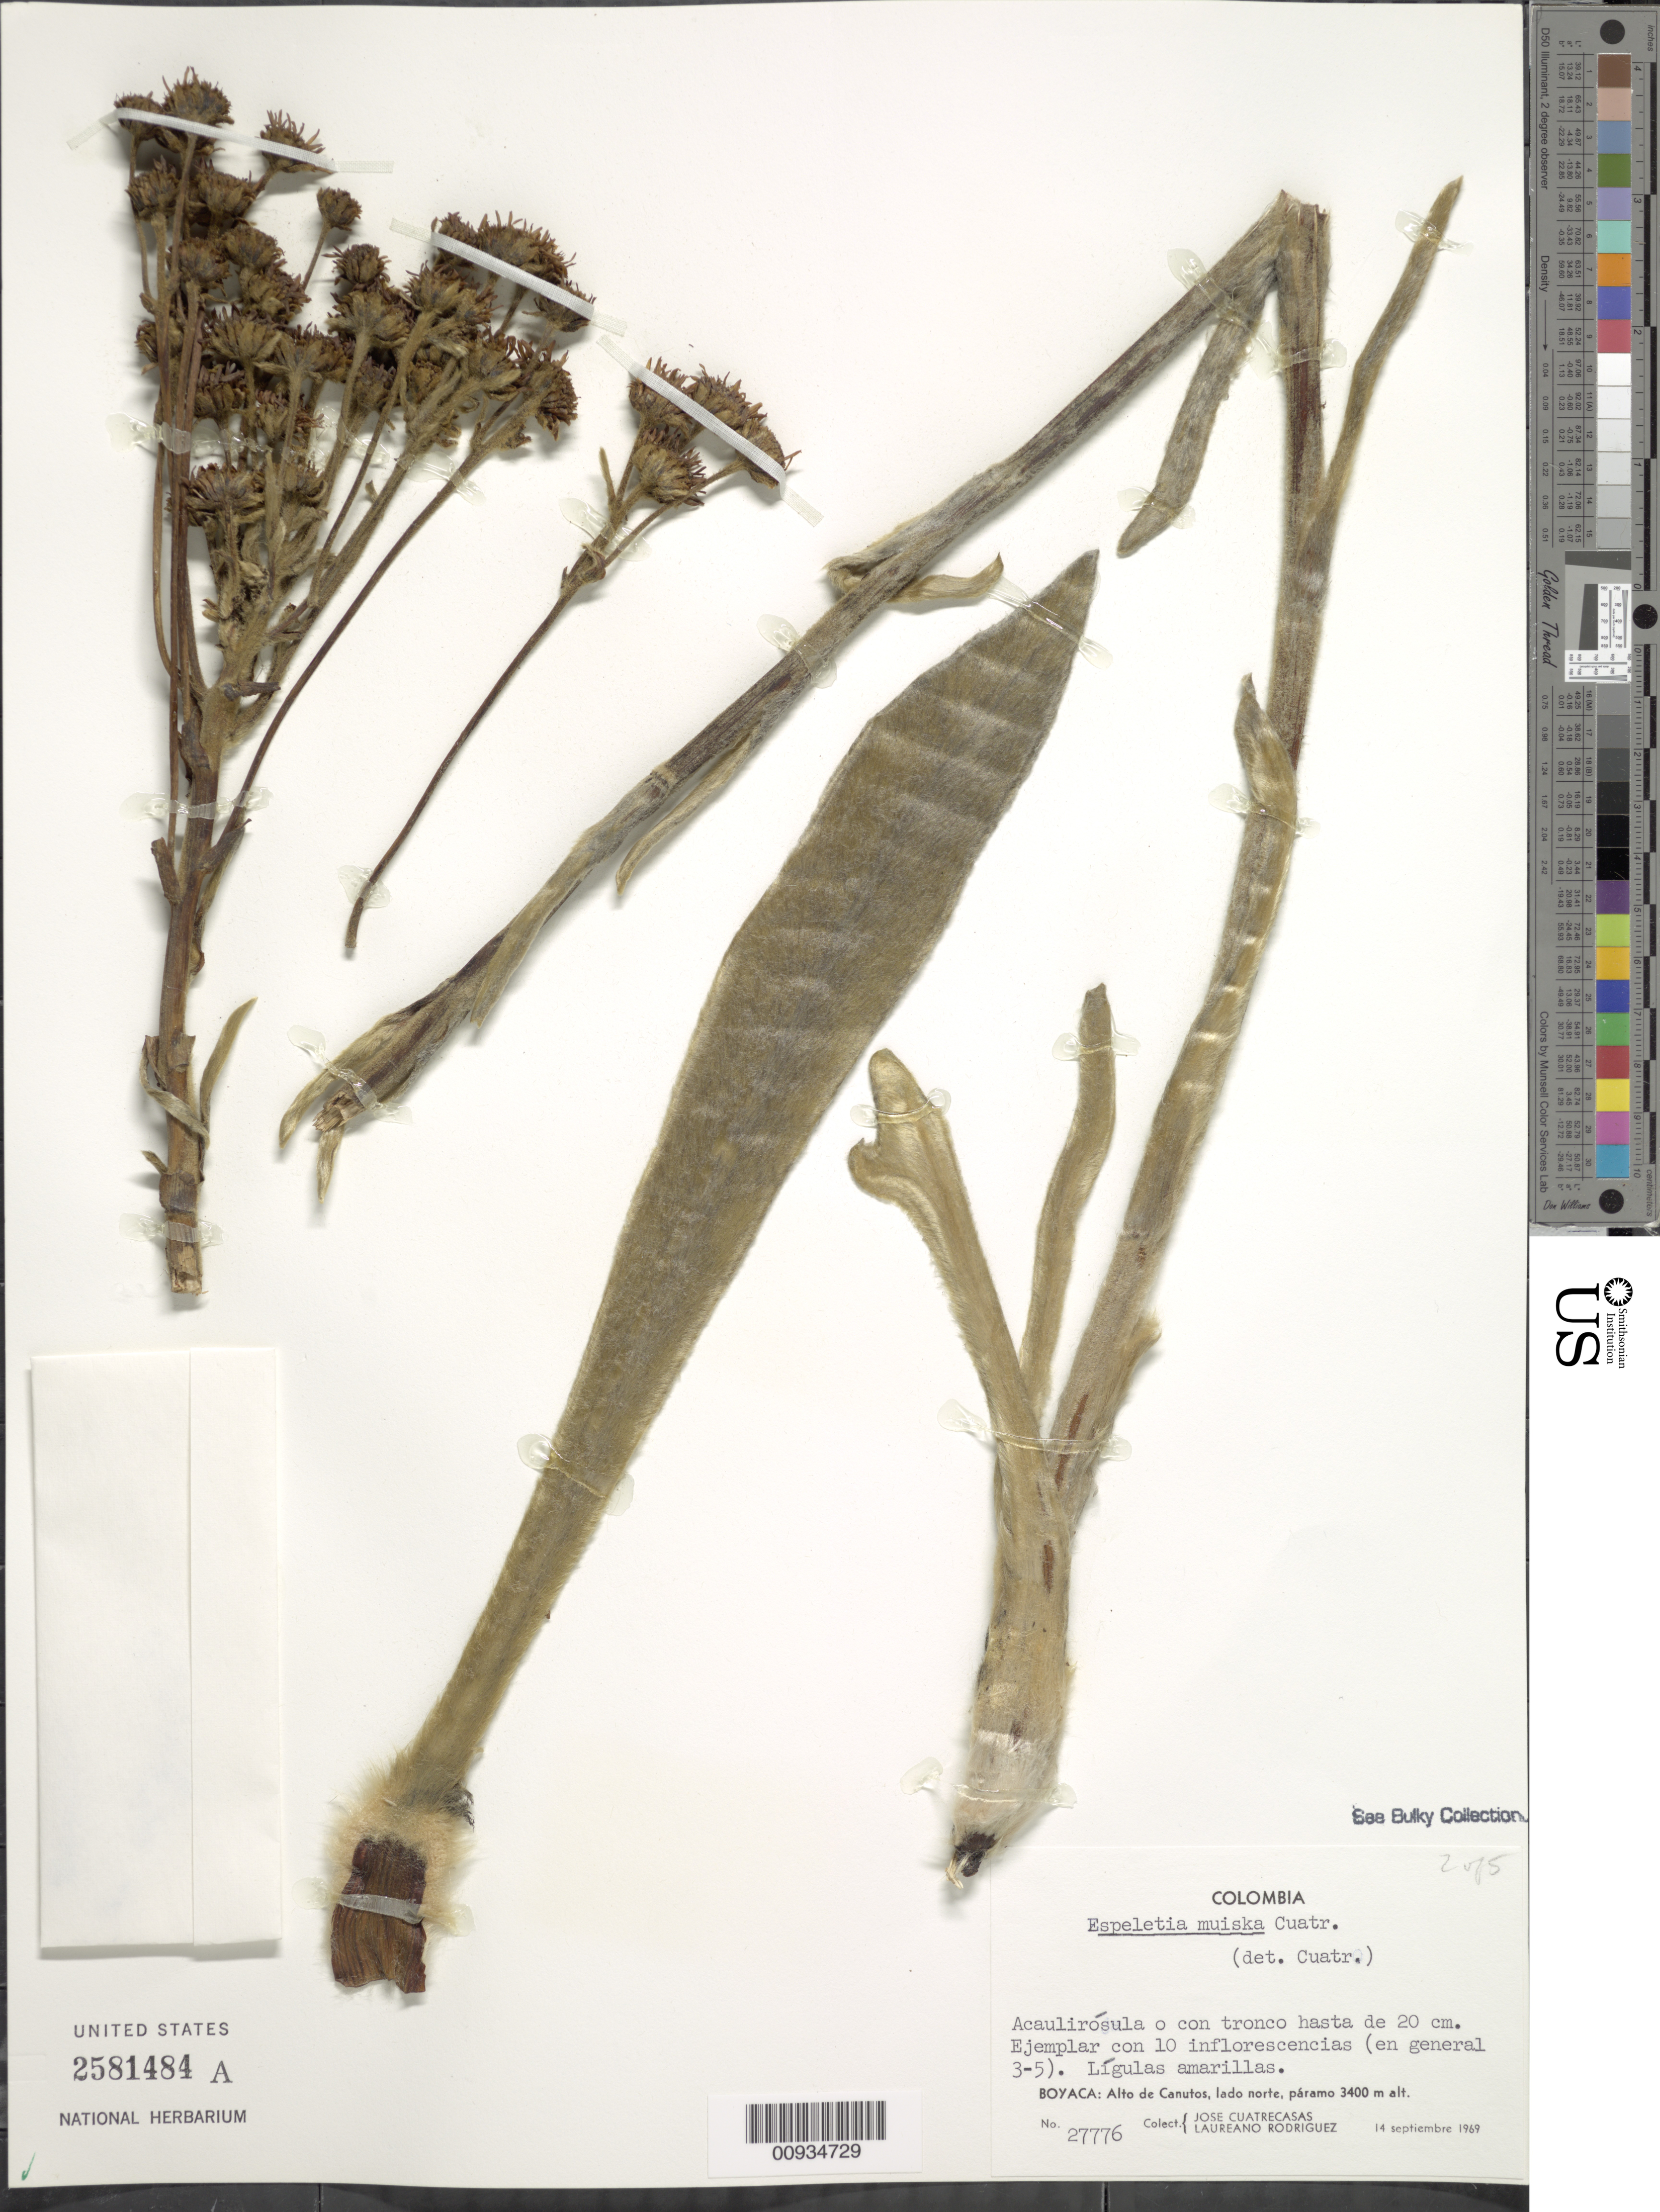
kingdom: Plantae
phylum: Tracheophyta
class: Magnoliopsida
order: Asterales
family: Asteraceae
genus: Espeletiopsis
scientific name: Espeletiopsis muiska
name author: (Cuatrec.) Cuatrec.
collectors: J. Cuatrecasas & L. Rodriguez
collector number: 27776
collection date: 1969-09-14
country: Colombia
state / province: Boyacá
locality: Alto de Canutos, lado norte.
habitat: Páramo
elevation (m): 3400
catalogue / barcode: US 2581484A